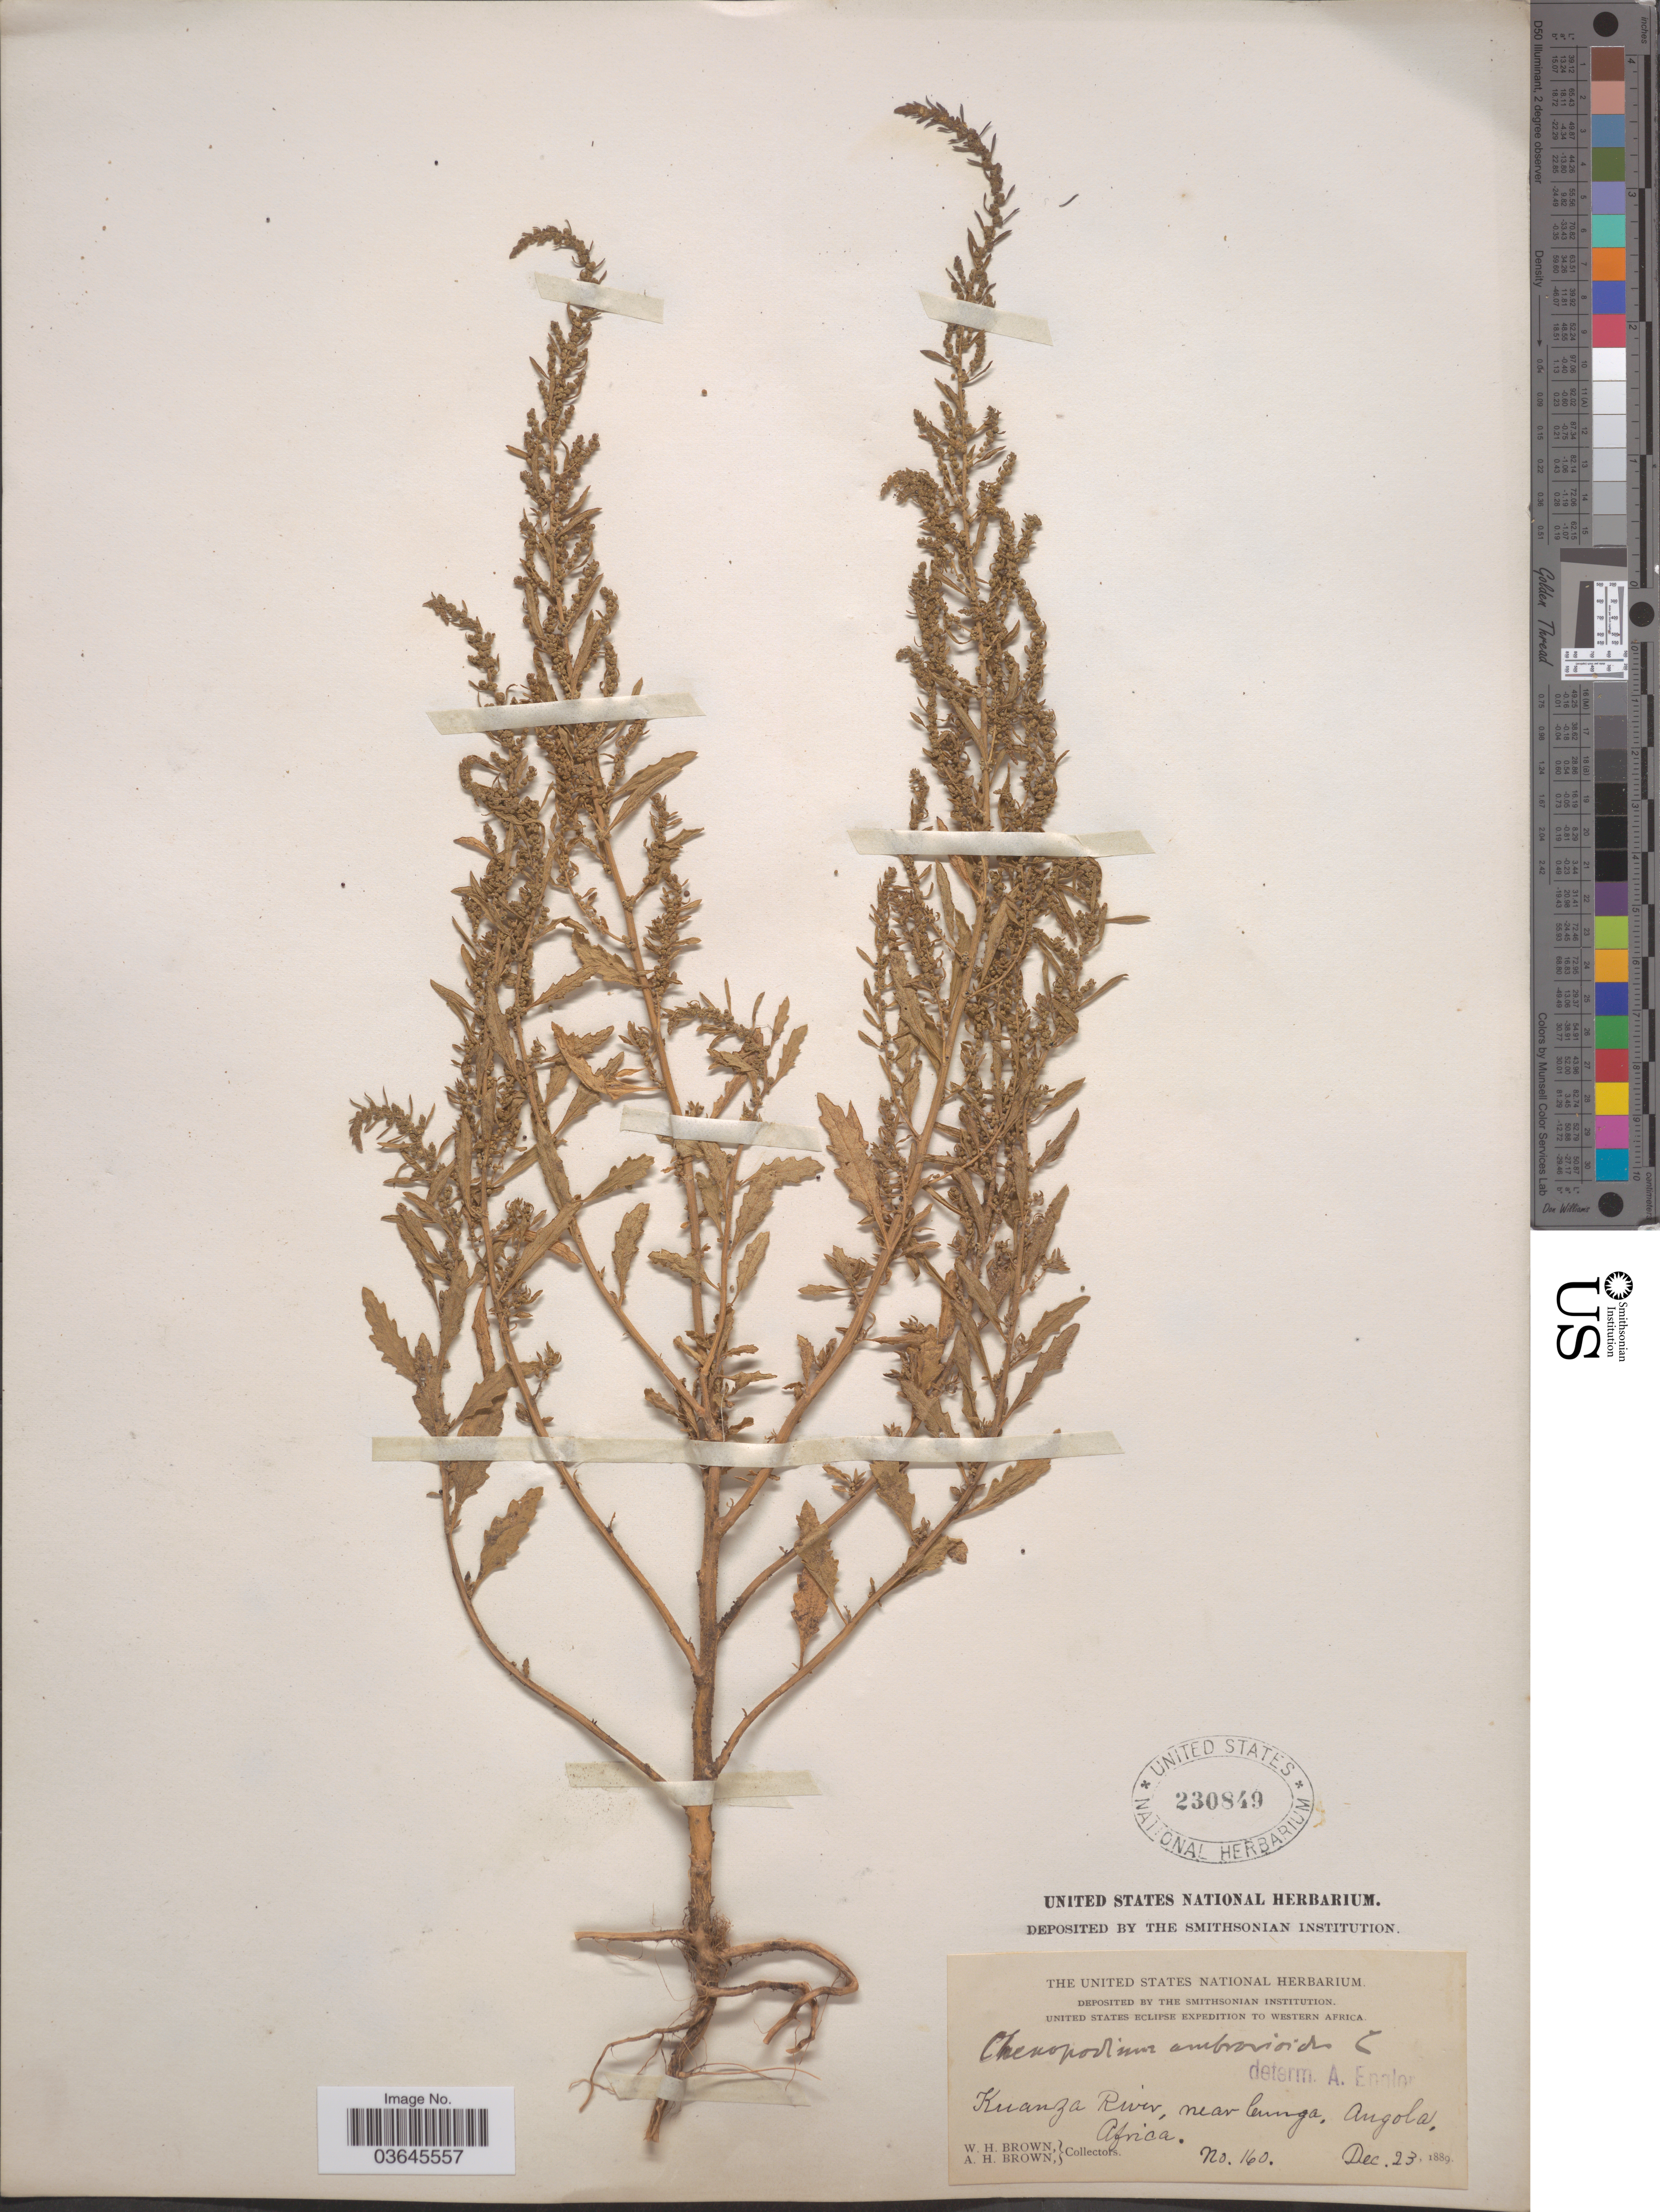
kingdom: Plantae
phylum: Tracheophyta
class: Magnoliopsida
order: Caryophyllales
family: Amaranthaceae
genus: Chenopodium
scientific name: Chenopodium ambrosioides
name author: L.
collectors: W. H. Brown & A. H. Brown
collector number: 160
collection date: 1889-12-23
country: Angola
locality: Western Africa. Kuanza River, near Cunga.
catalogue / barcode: US 230849